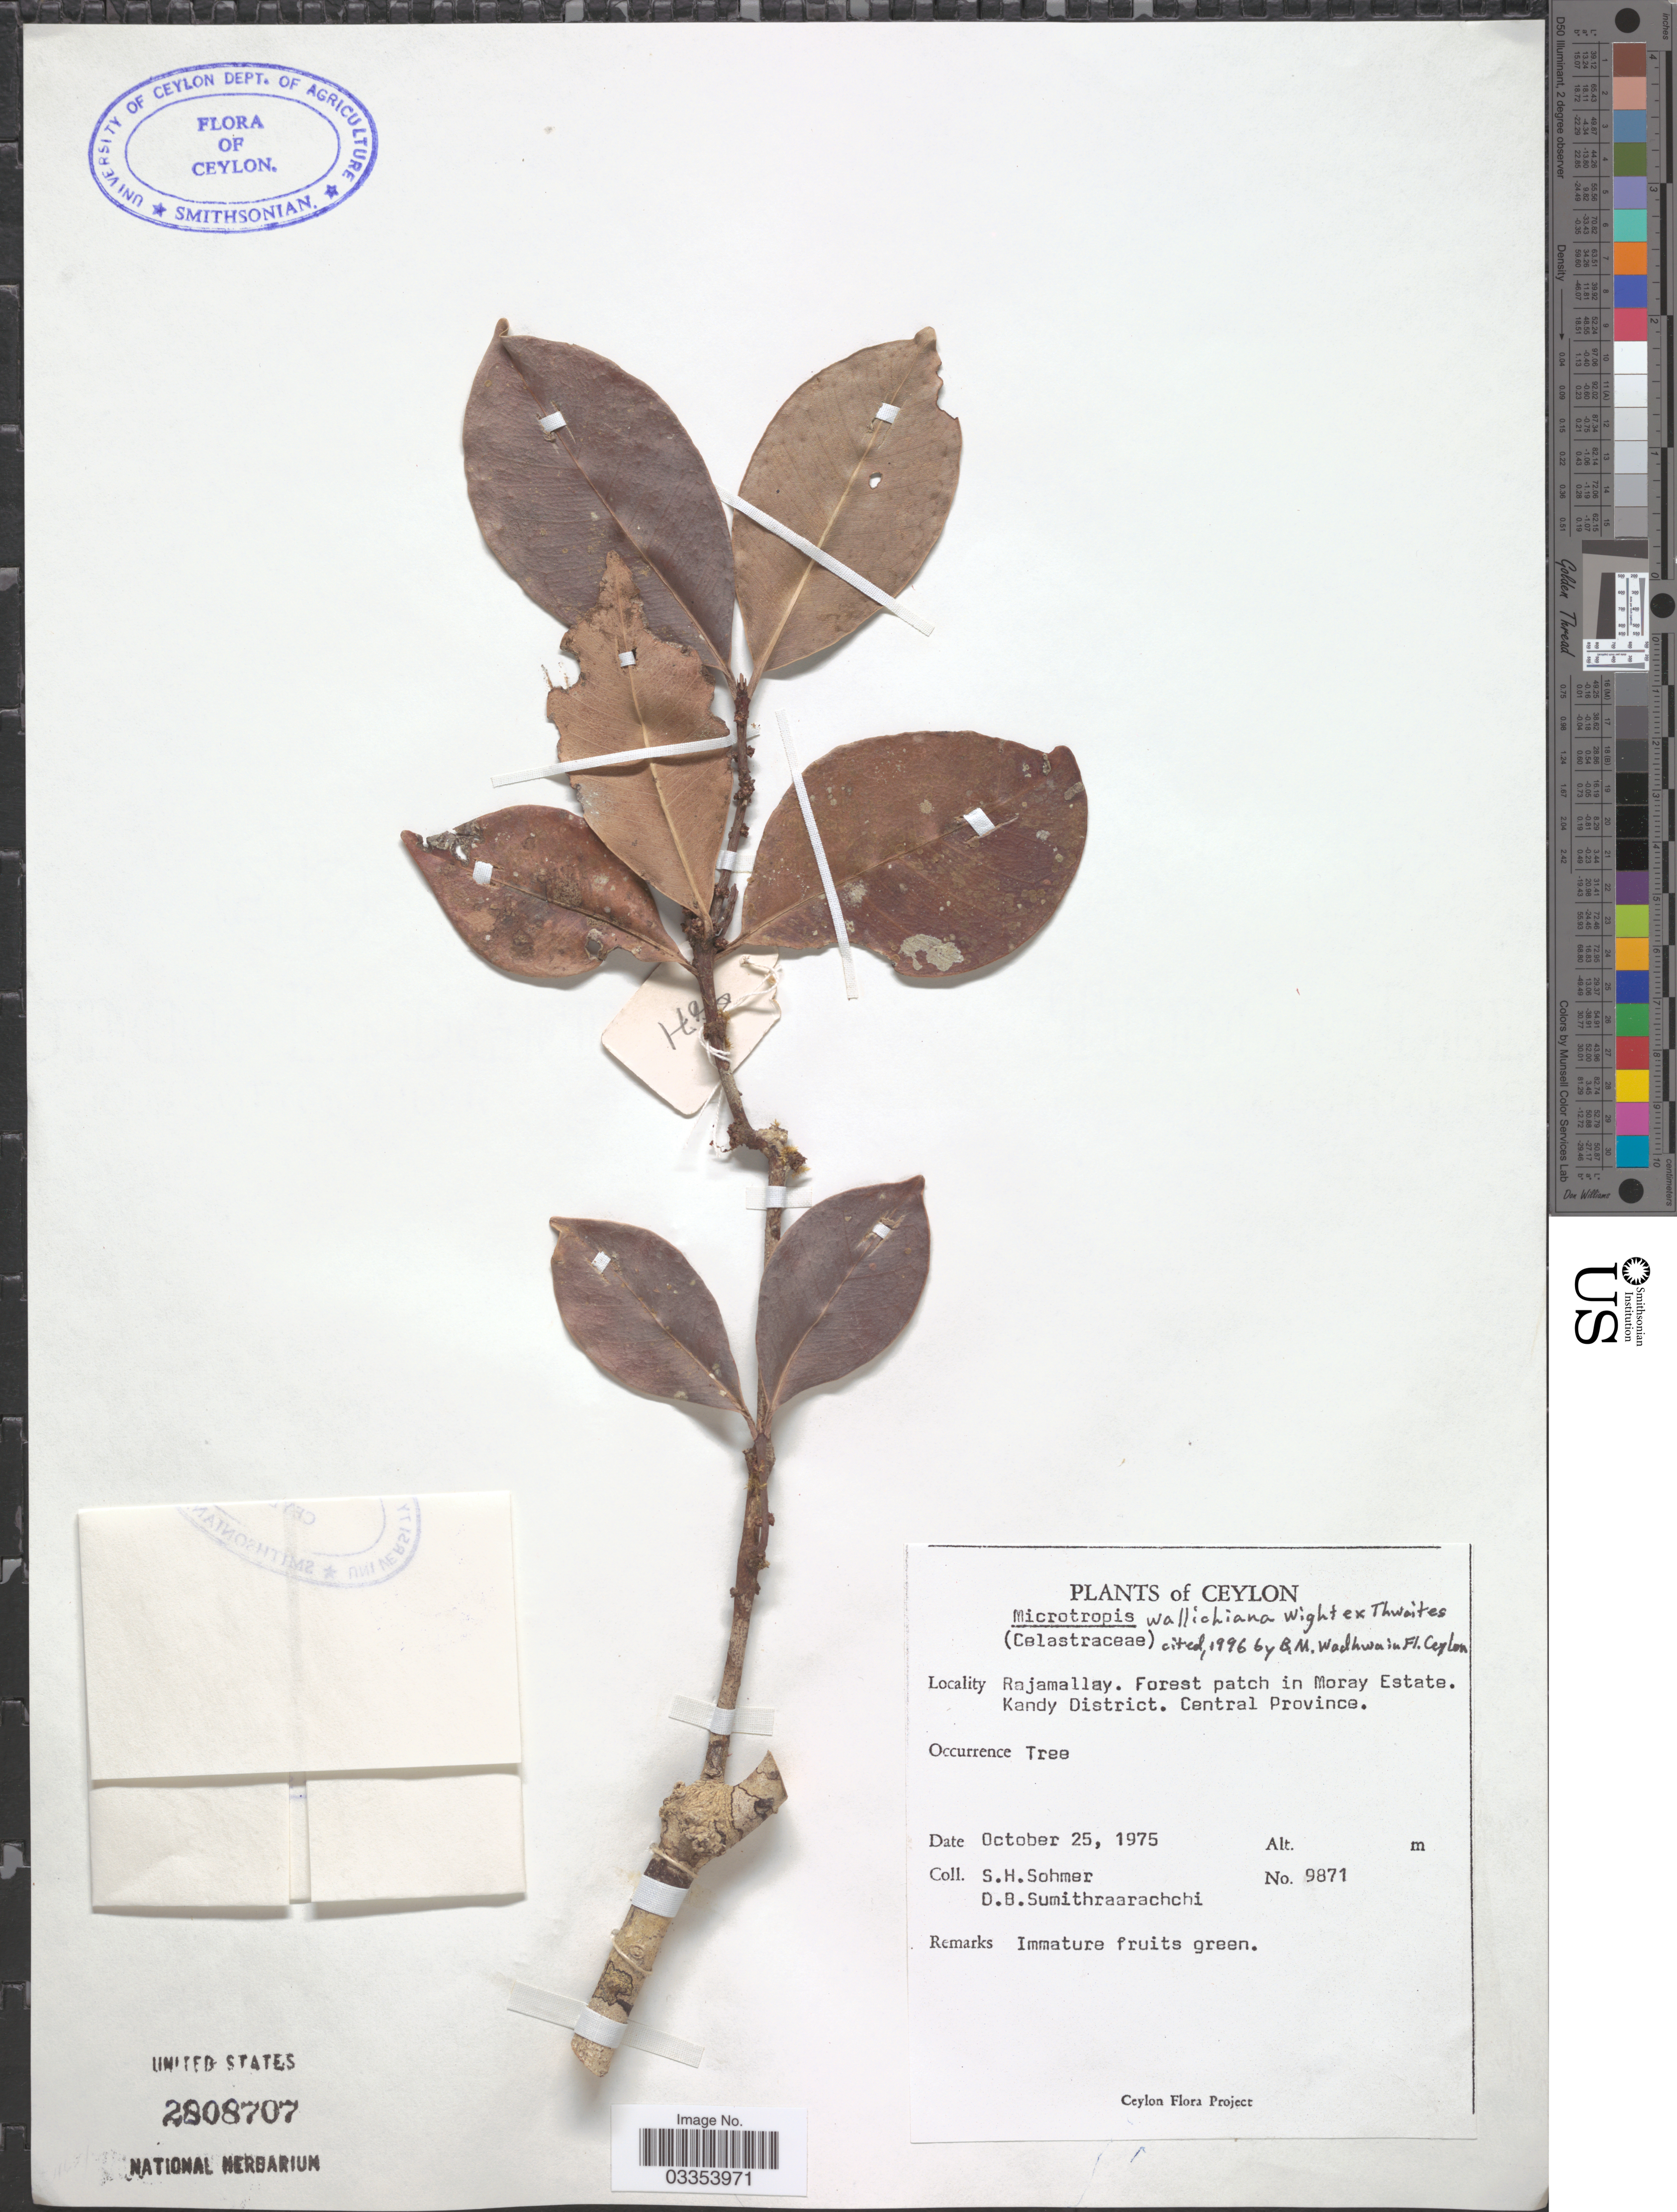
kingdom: Plantae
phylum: Tracheophyta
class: Magnoliopsida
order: Celastrales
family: Celastraceae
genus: Microtropis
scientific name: Microtropis wallichiana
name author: Wight in Thwaites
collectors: S. H. Sohmer & D. B. Sumithraarachchi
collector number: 9871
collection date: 1975-10-25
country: Sri Lanka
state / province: Central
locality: Ceylon. Rajamallay. Forest patch in Moray Estate. Kandy District.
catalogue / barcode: US 2808707